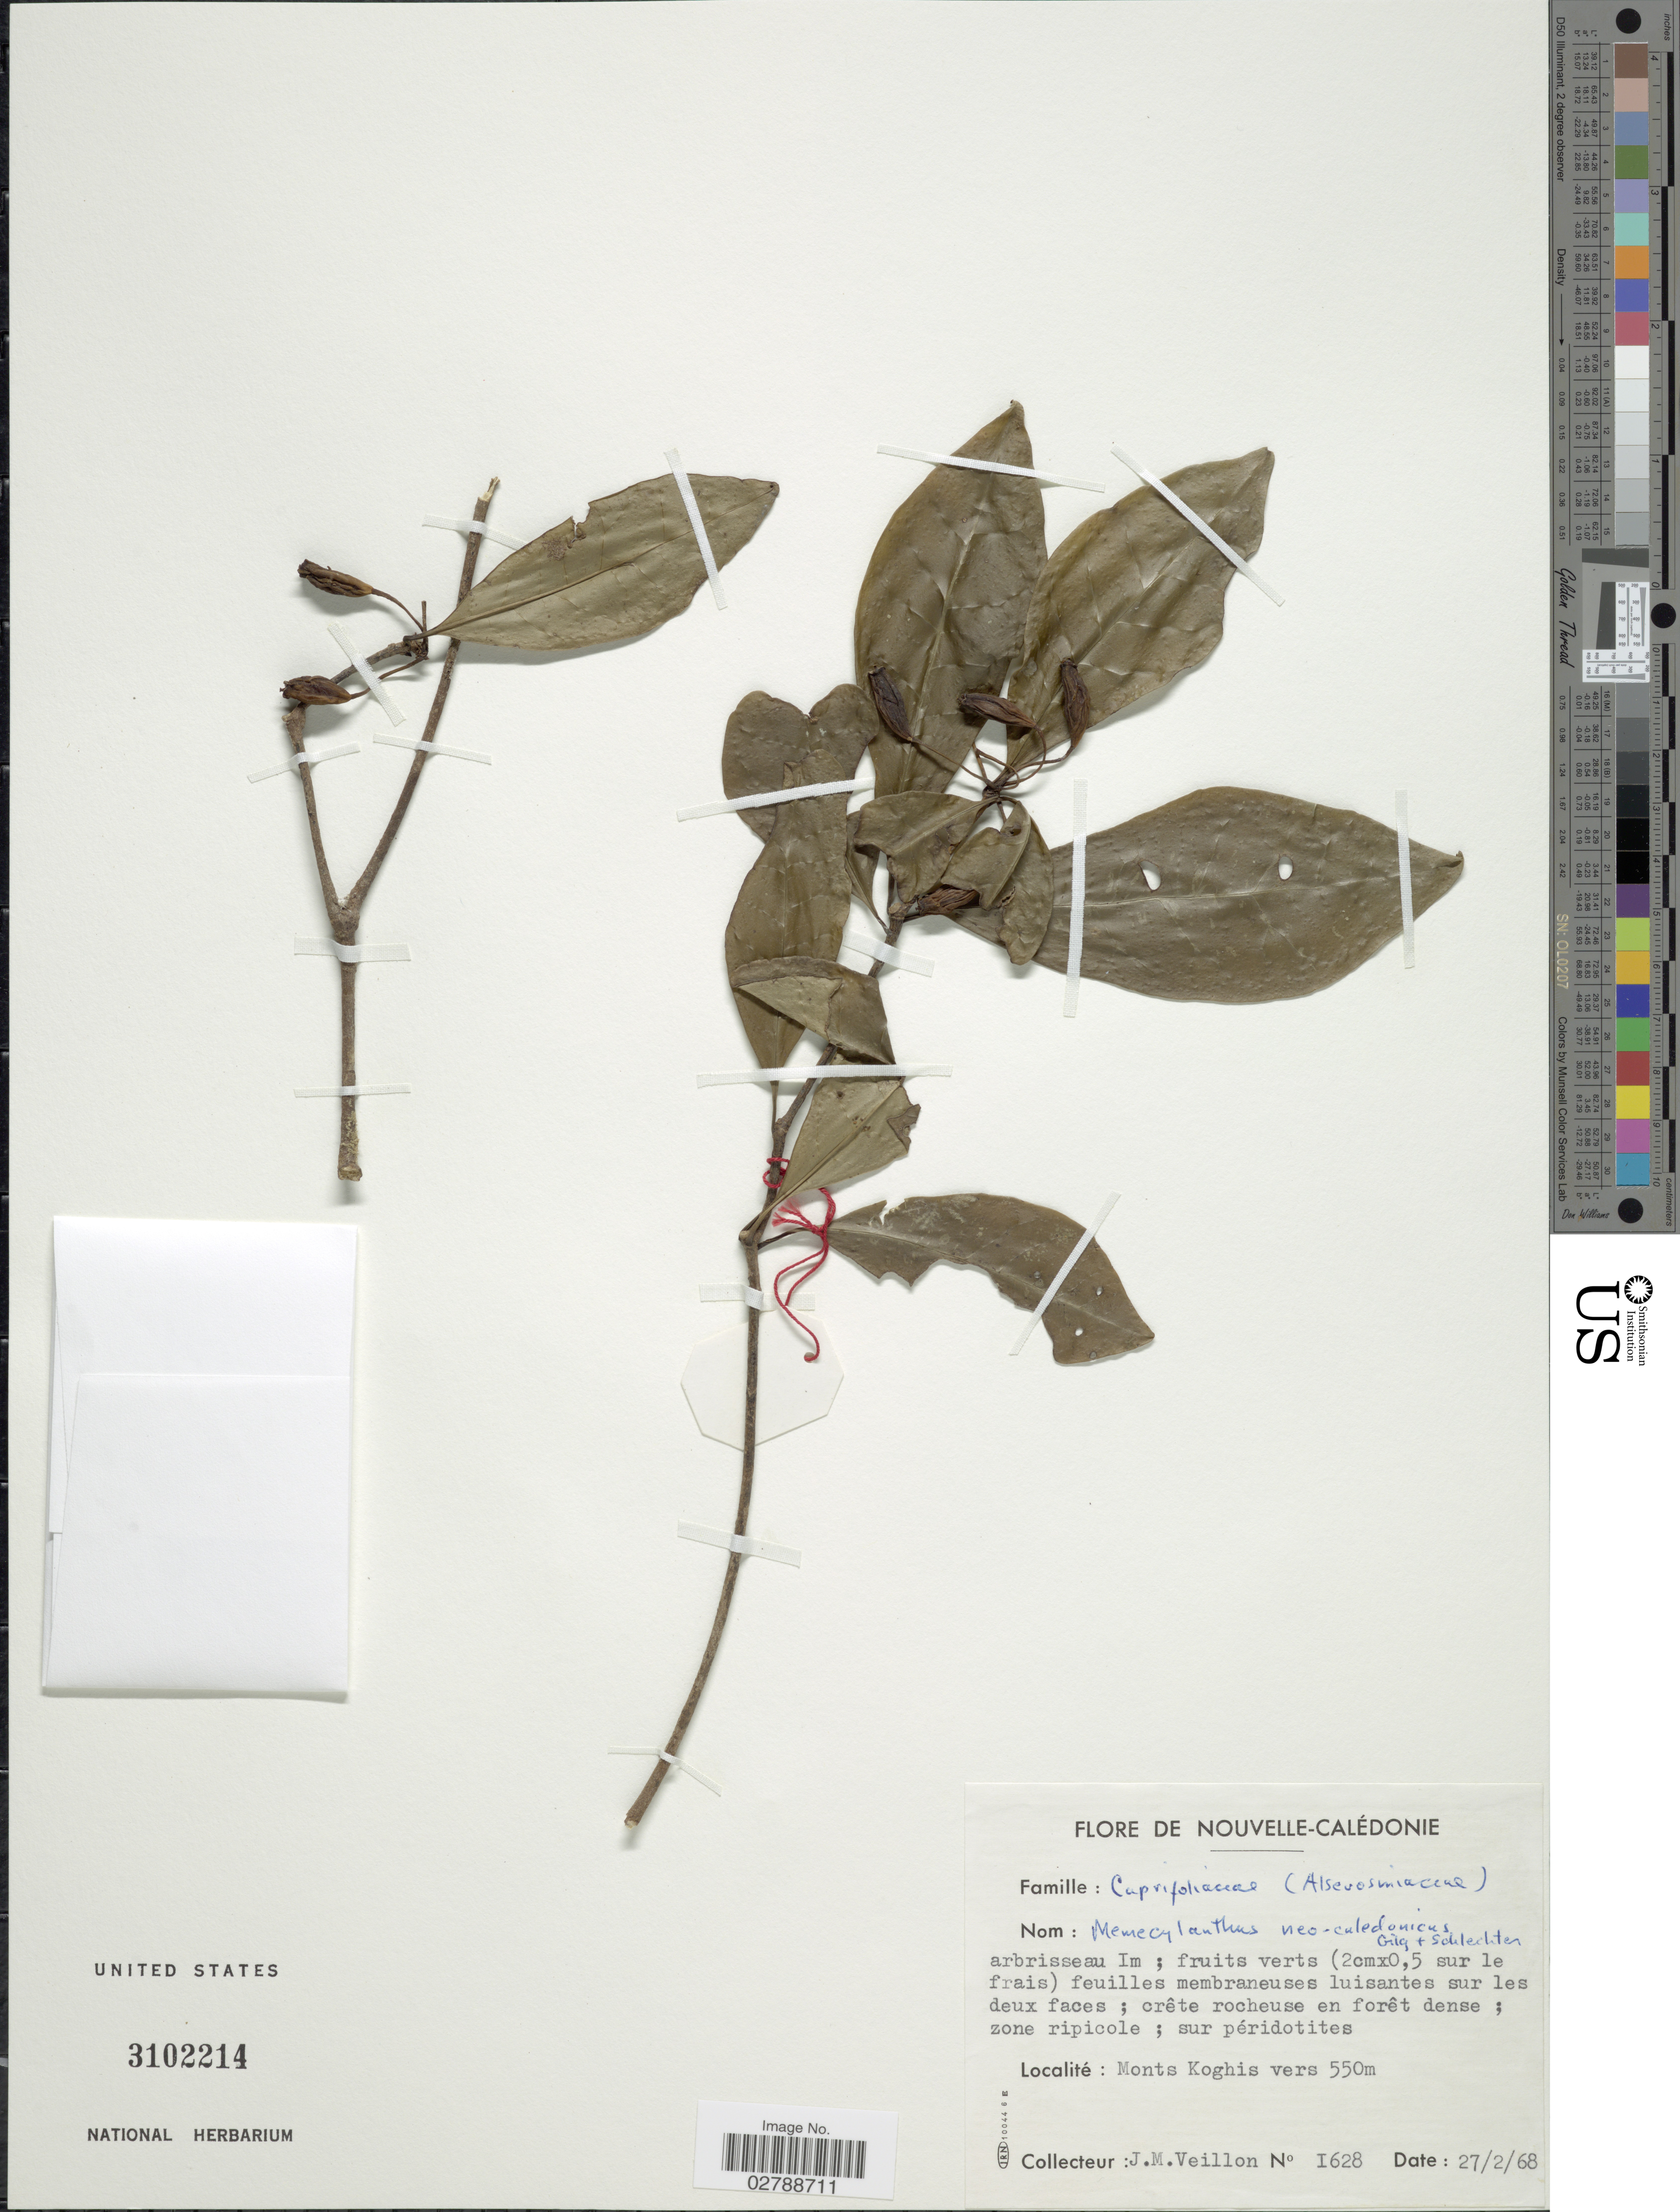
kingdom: Plantae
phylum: Tracheophyta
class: Magnoliopsida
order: Asterales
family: Alseuosmiaceae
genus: Memecylanthus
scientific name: Memecylanthus neocaledonicus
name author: Gilg & Schltr.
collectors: J. Veillon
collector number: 1628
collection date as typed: Transcribed d/m/y: 27/2/68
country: New Caledonia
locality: Monts Koghis.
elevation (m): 550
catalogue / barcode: US 3102214